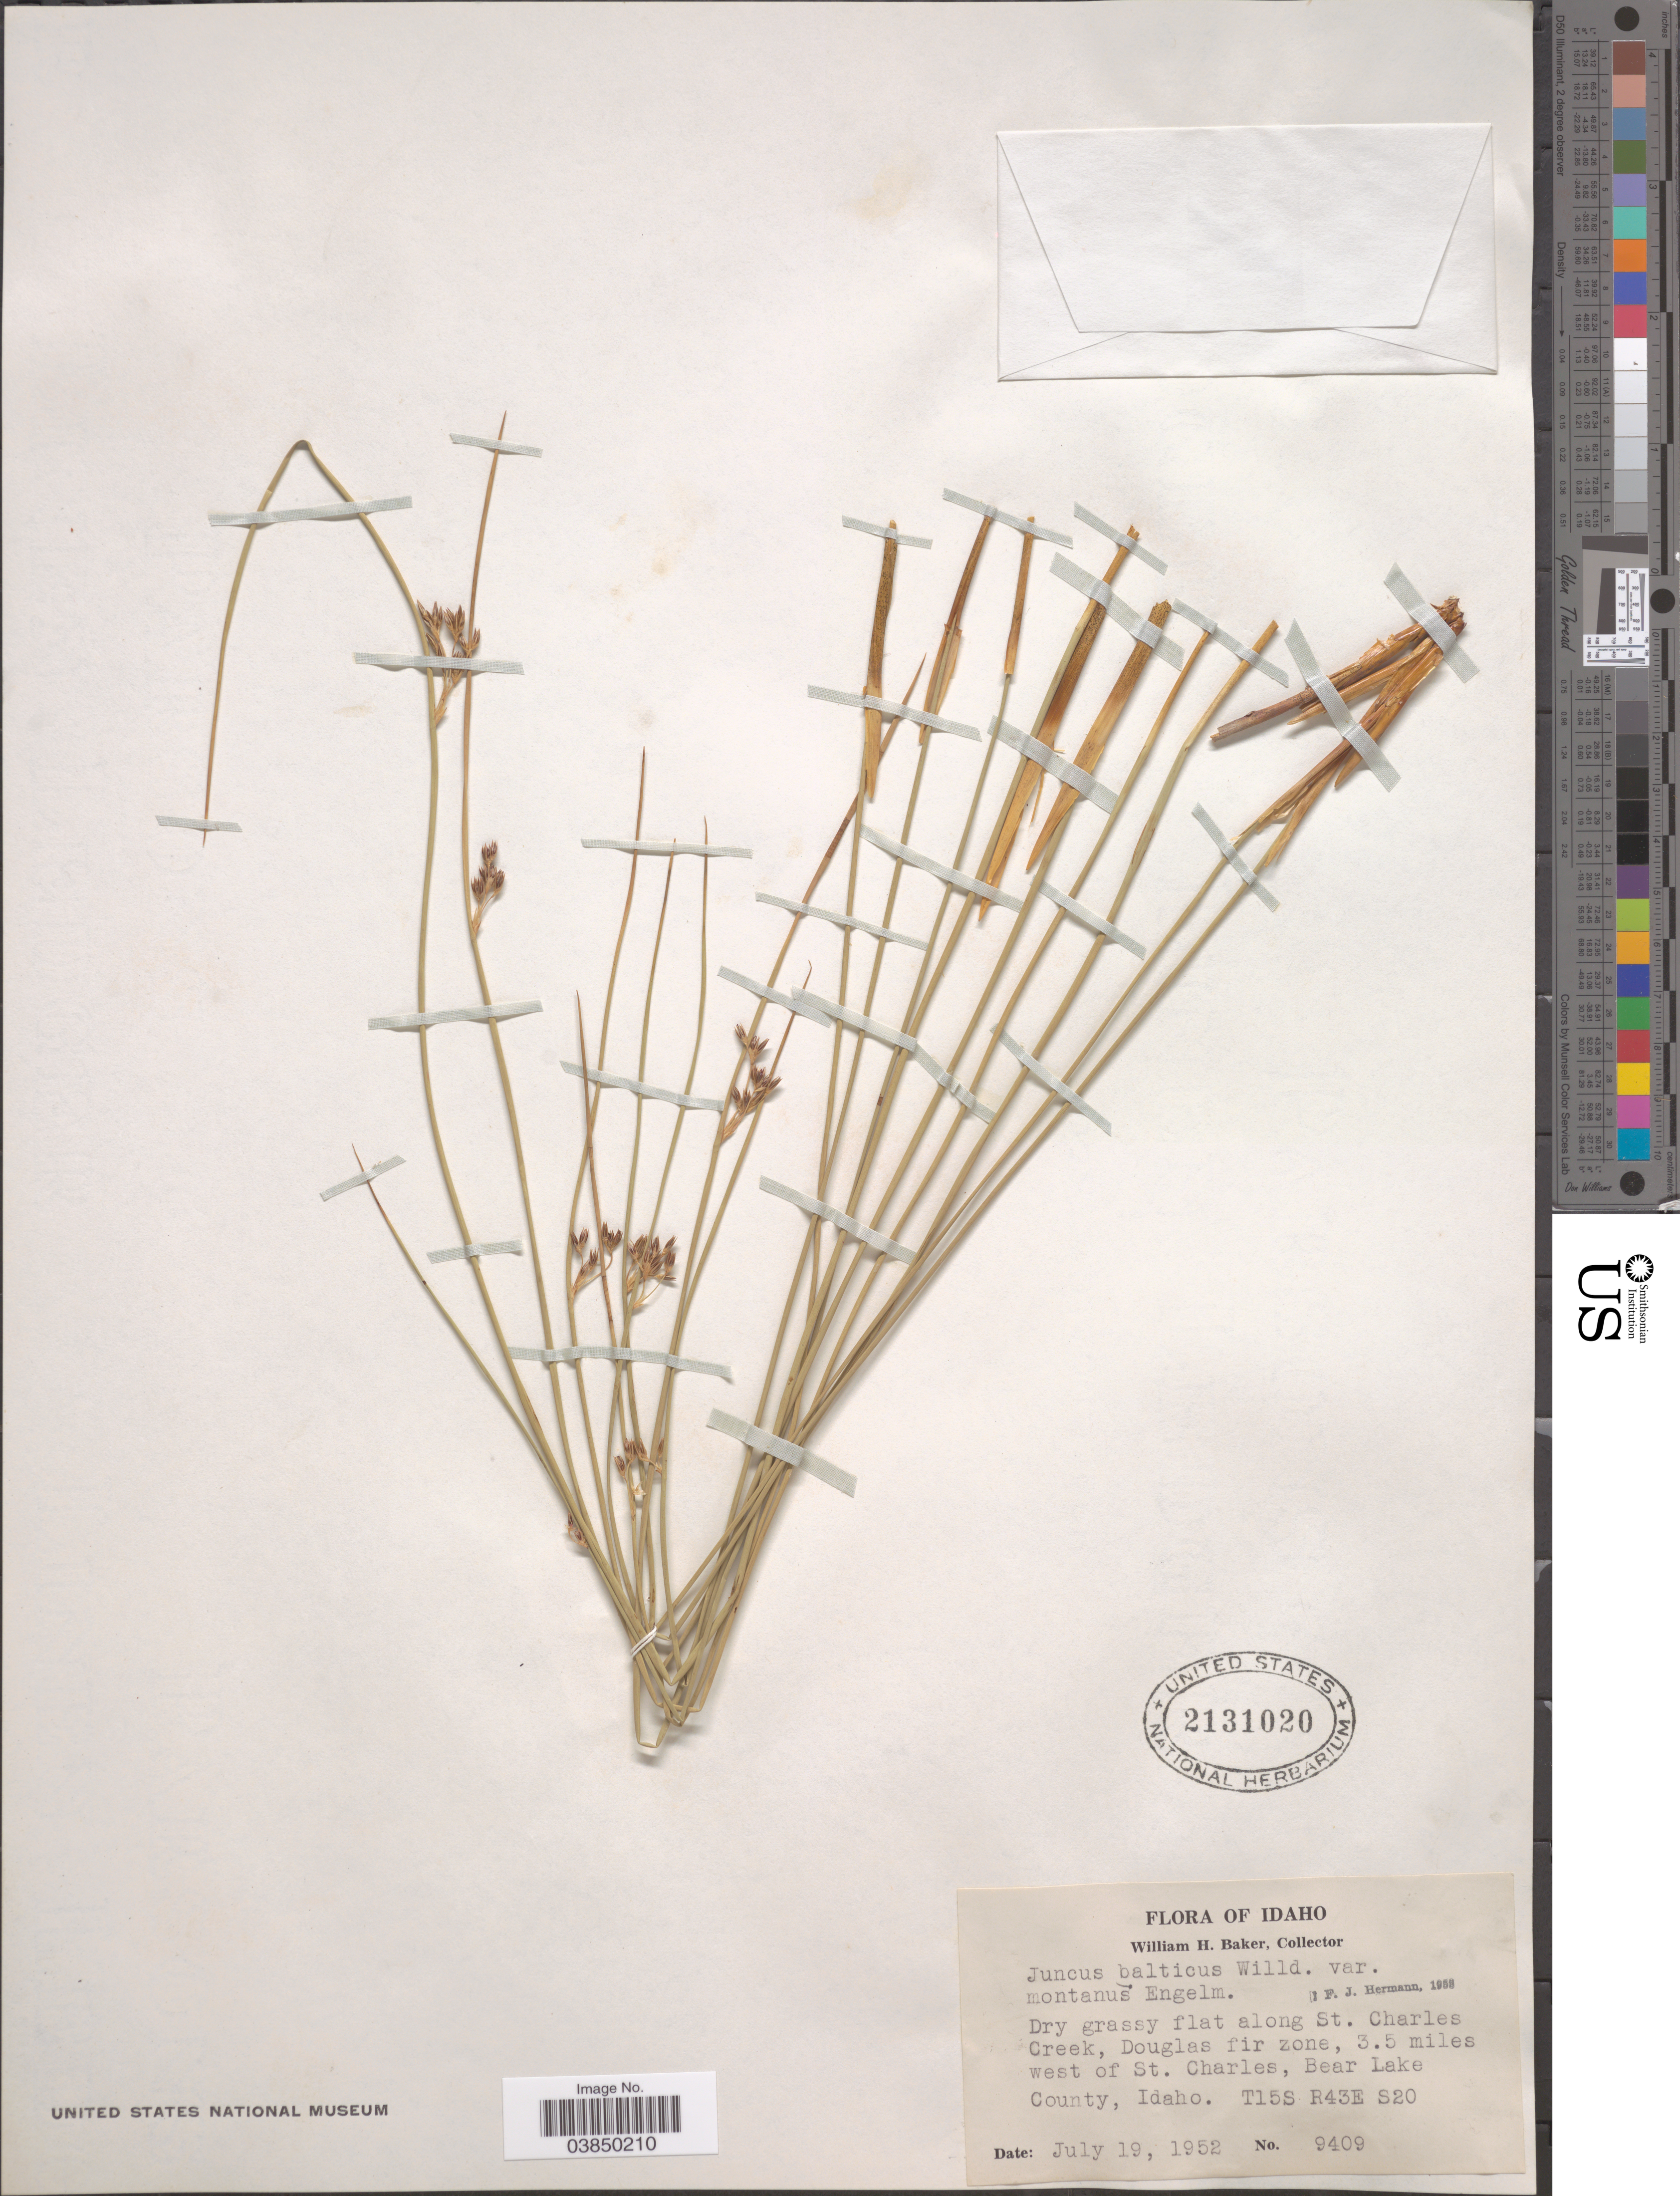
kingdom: Plantae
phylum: Tracheophyta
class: Liliopsida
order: Poales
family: Juncaceae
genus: Juncus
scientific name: Juncus balticus var. montanus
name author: Engelm.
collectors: W. H. Baker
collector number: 9409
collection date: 1952-07-19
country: United States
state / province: Idaho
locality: Dry grassy flat along St. Charles Creek, Douglas fir zone, 3.5 miles west of St. Charles, Bear Lake County. T15S R43E S20.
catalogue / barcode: US 2131020